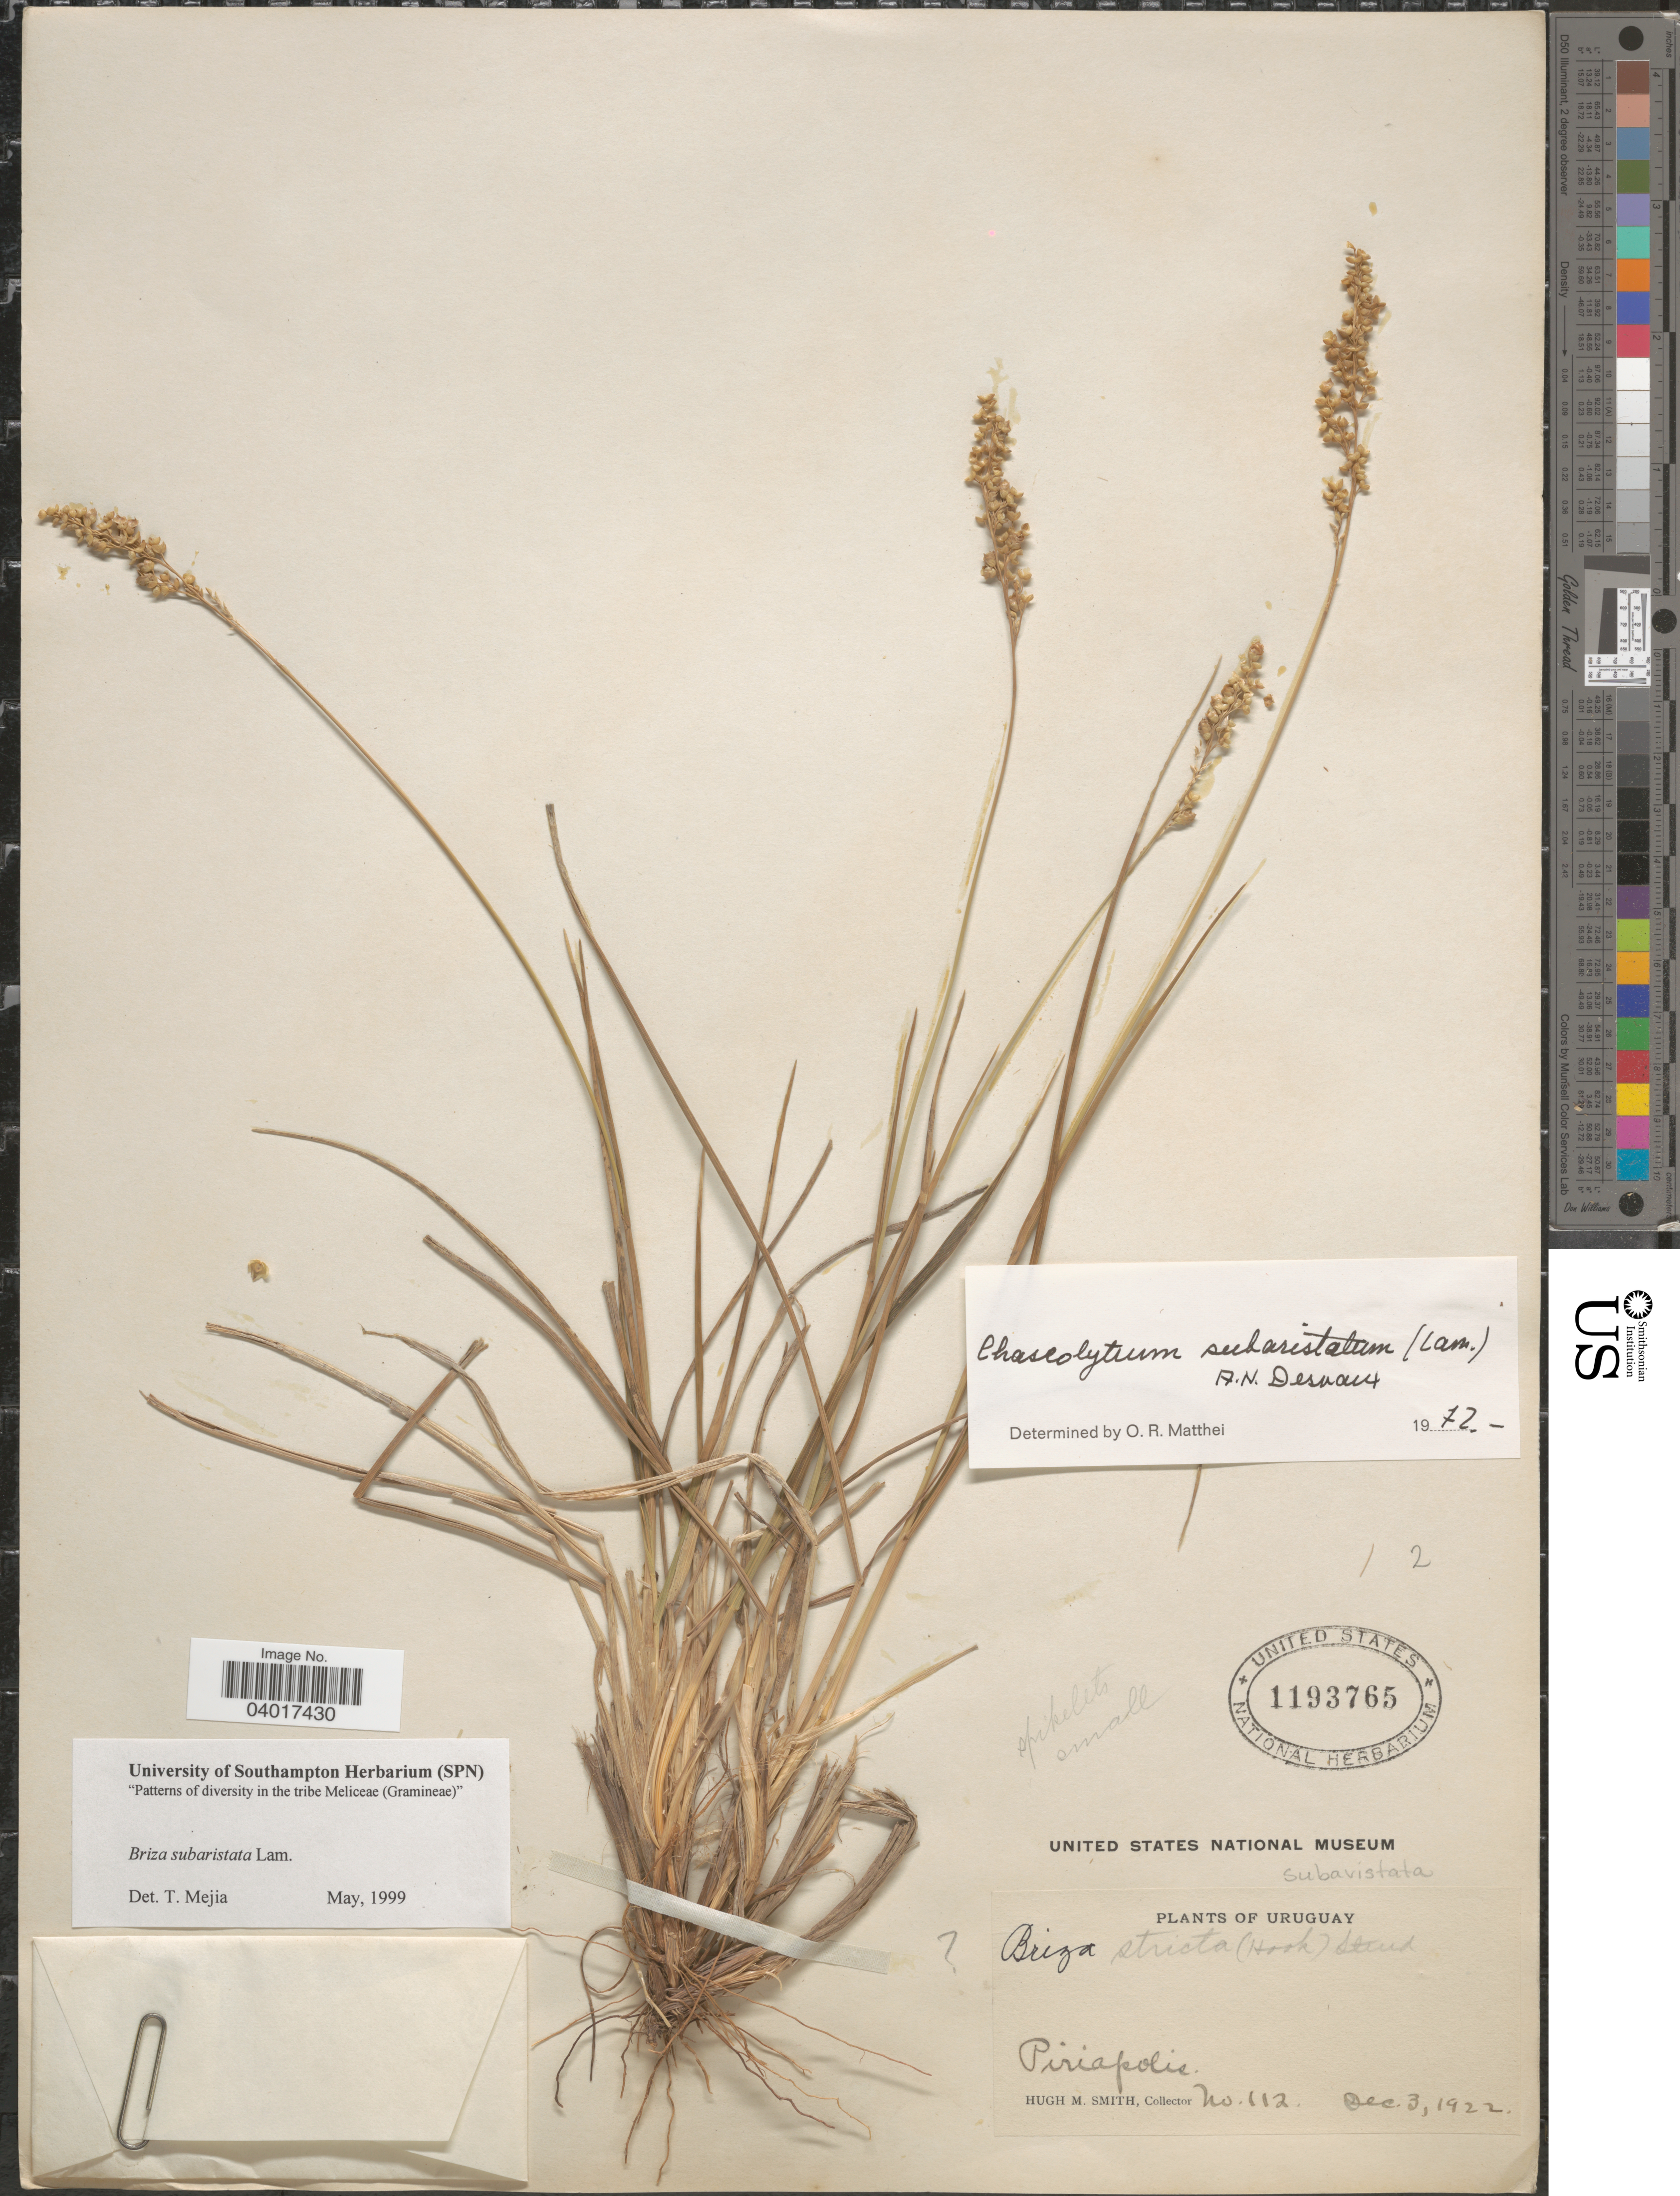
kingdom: Plantae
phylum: Tracheophyta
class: Liliopsida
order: Poales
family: Poaceae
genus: Chascolytrum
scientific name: Chascolytrum subaristatum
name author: (Lam.) Desv.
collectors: H. M. Smith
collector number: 112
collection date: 1922-12-03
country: Uruguay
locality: Piriapolis.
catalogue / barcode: US 1193765